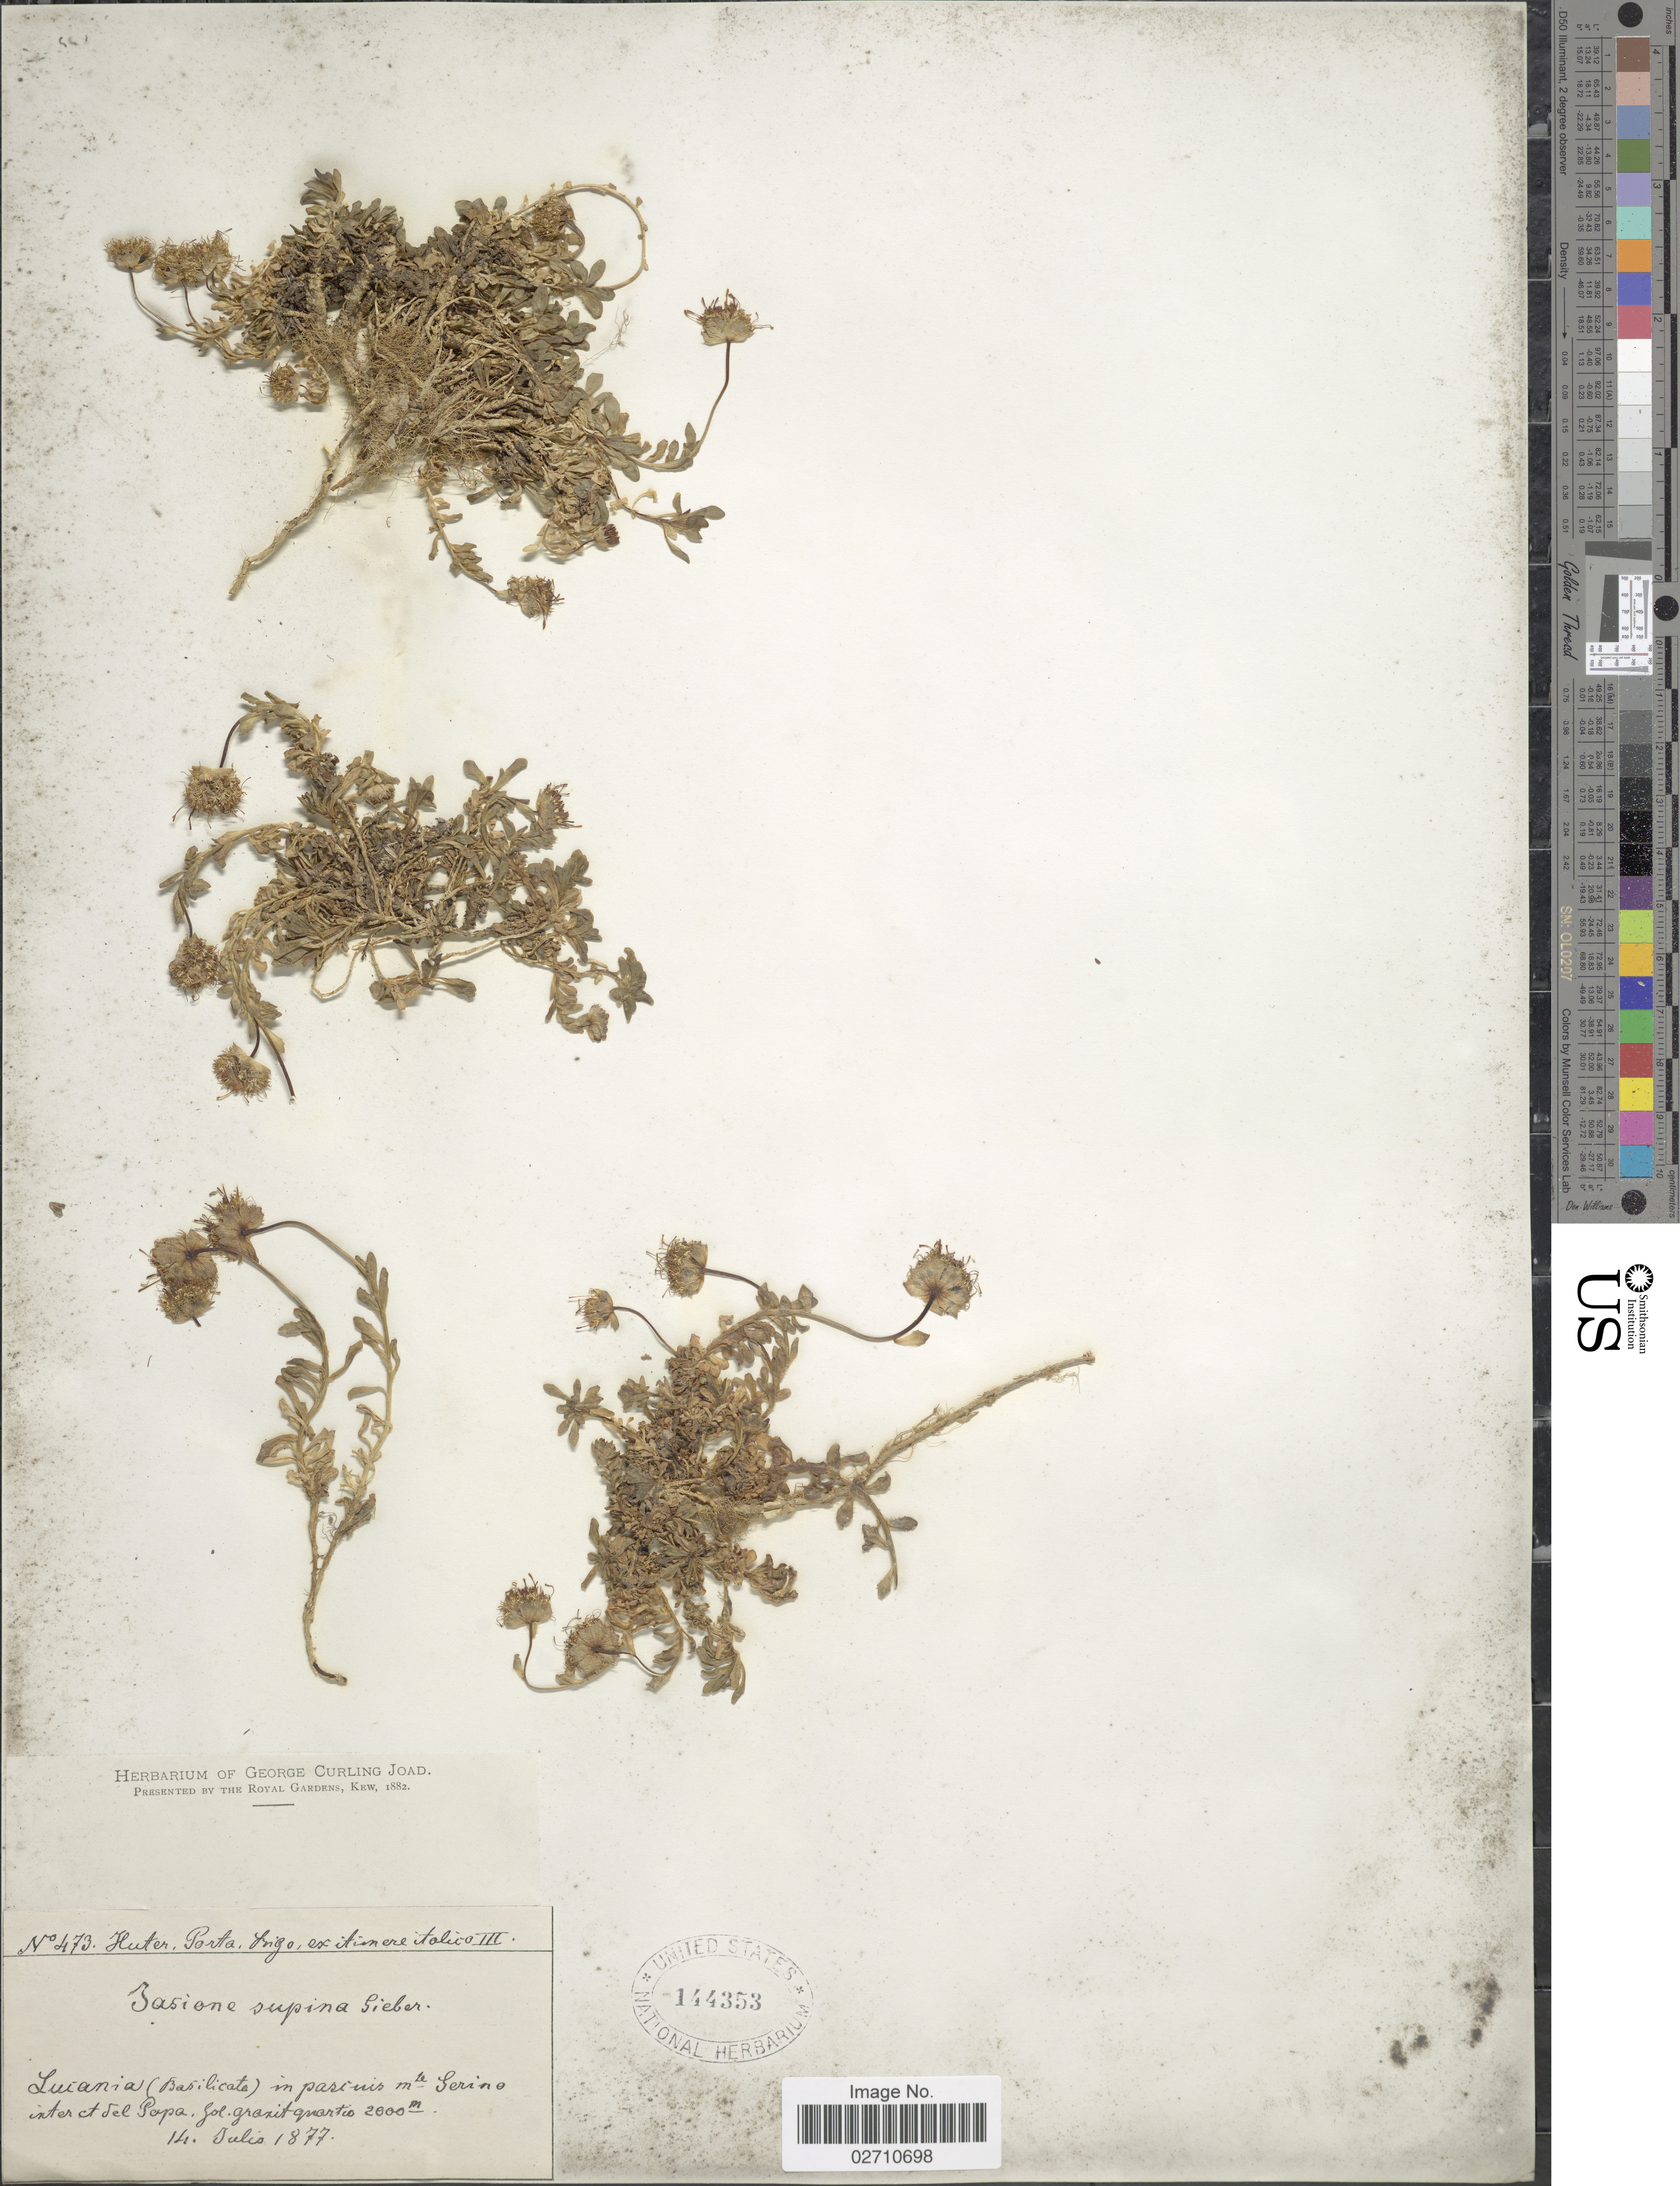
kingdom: Plantae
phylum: Tracheophyta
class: Magnoliopsida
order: Asterales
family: Campanulaceae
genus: Jasione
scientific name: Jasione supina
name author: Sieber ex Spreng.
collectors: P. Huter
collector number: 473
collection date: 1877-07-14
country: Italy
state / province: Basilicata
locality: Lucania (Basilicata) in pasiuis Mte Serino inter et del Papa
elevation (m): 2000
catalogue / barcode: US 144353